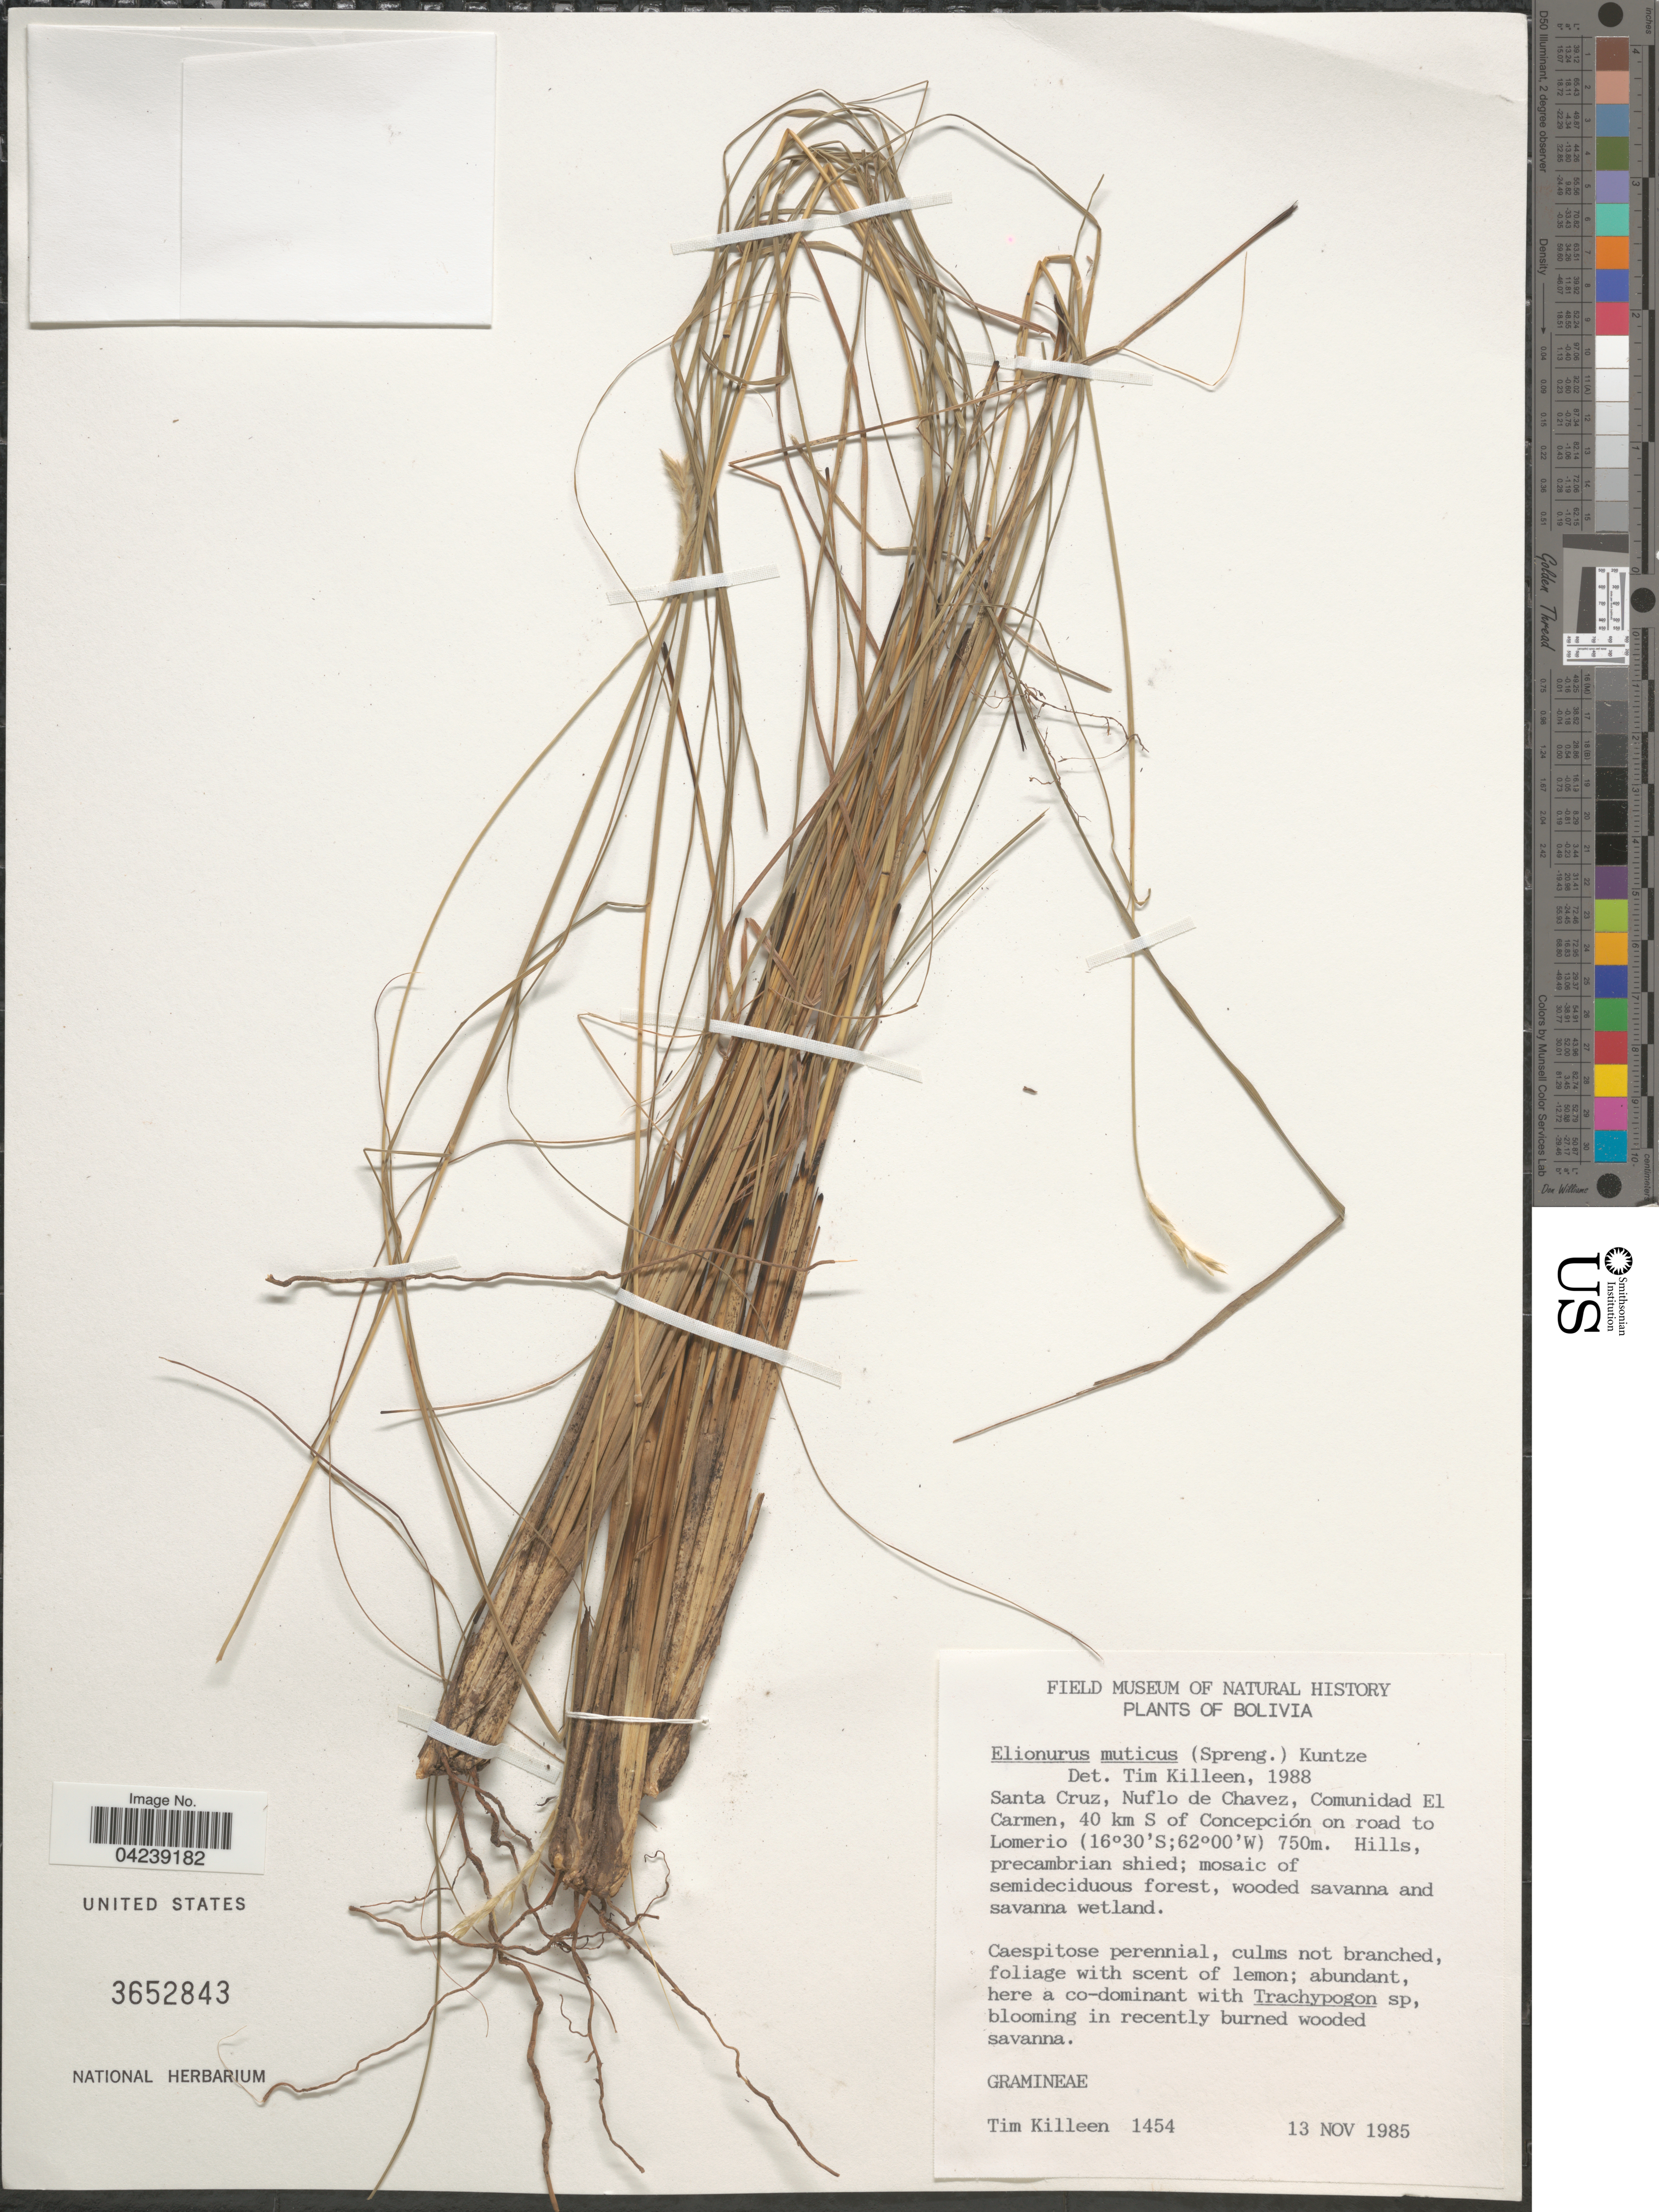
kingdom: Plantae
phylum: Tracheophyta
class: Liliopsida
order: Poales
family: Poaceae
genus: Elionurus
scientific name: Elionurus muticus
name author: (Spreng.) Kuntze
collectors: T. J. Killeen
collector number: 1454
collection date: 1985-11-13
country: Bolivia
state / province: Santa Cruz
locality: Nuflo de Chavez, Comunidad El Carmen, 40 km S of Concepción on road to Lomerio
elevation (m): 750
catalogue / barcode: US 3652843